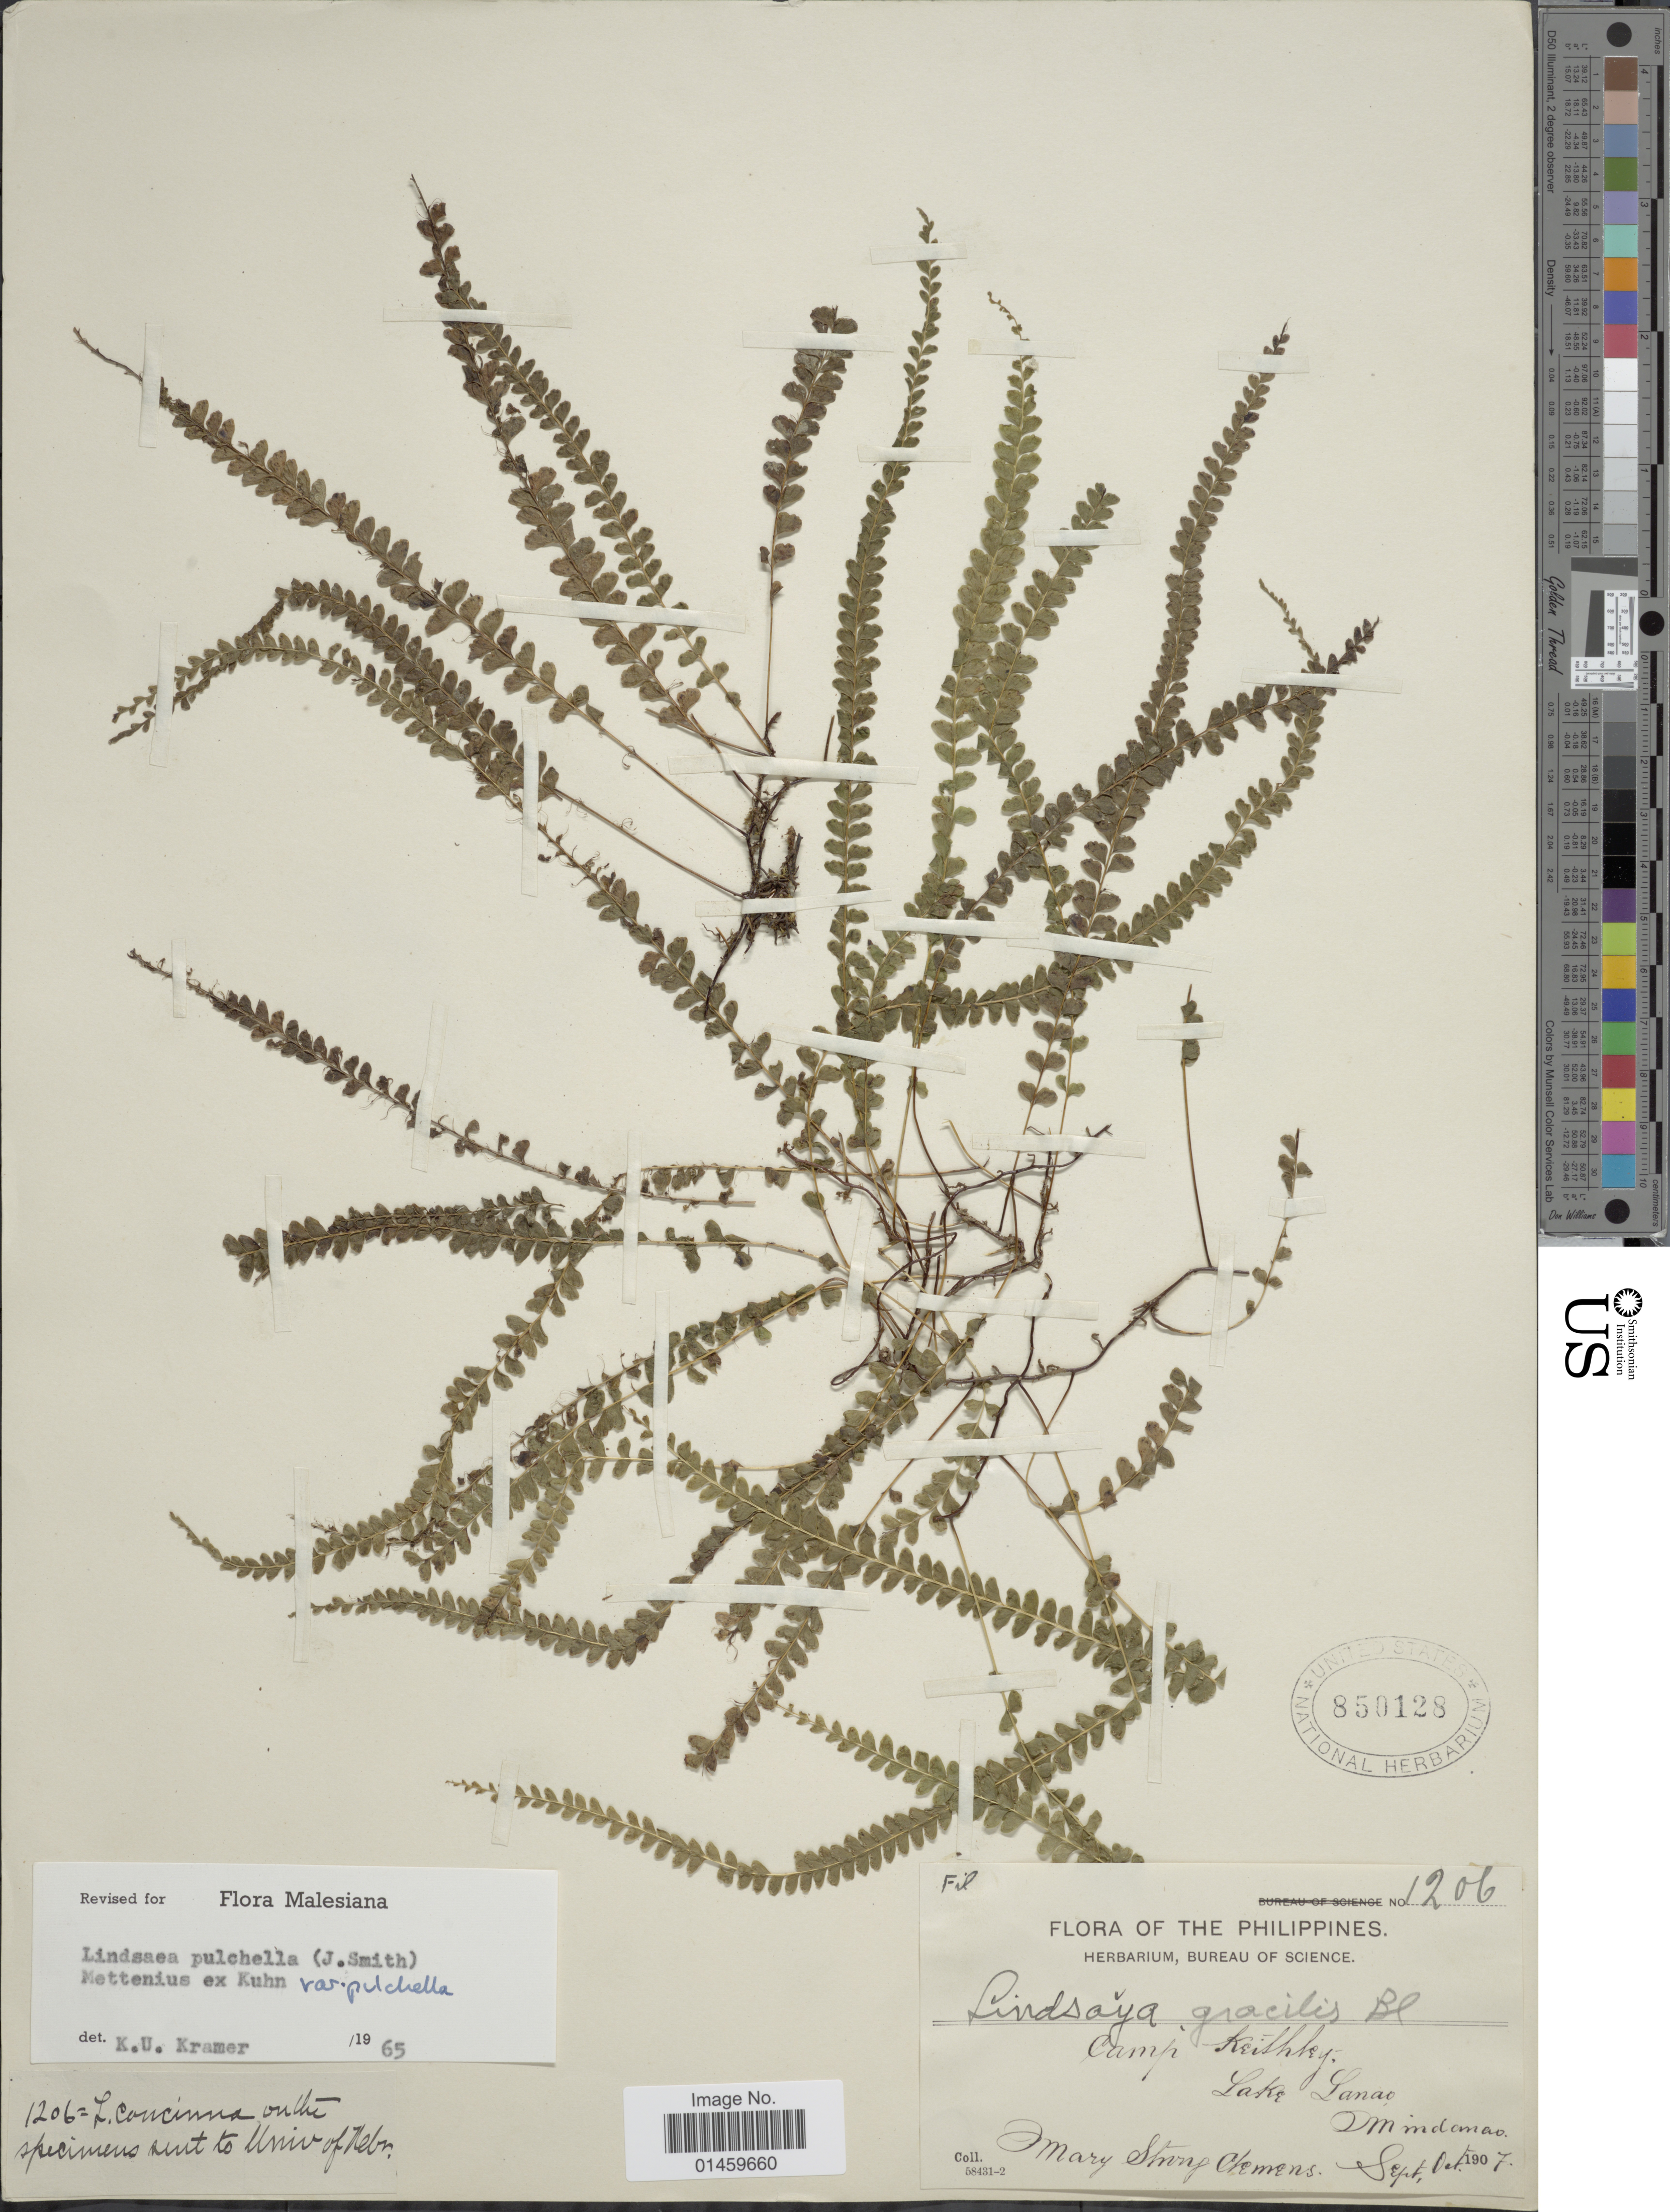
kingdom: Plantae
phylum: Tracheophyta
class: Polypodiopsida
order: Polypodiales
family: Lindsaeaceae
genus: Lindsaea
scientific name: Lindsaea pulchella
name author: (J. Sm.) Mett. ex Kuhn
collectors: M. S. Clemens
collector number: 1206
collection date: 1907-09/1907-10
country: Philippines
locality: Camp Keithley. Lake Lanao. Mindanao.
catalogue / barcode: US 850128